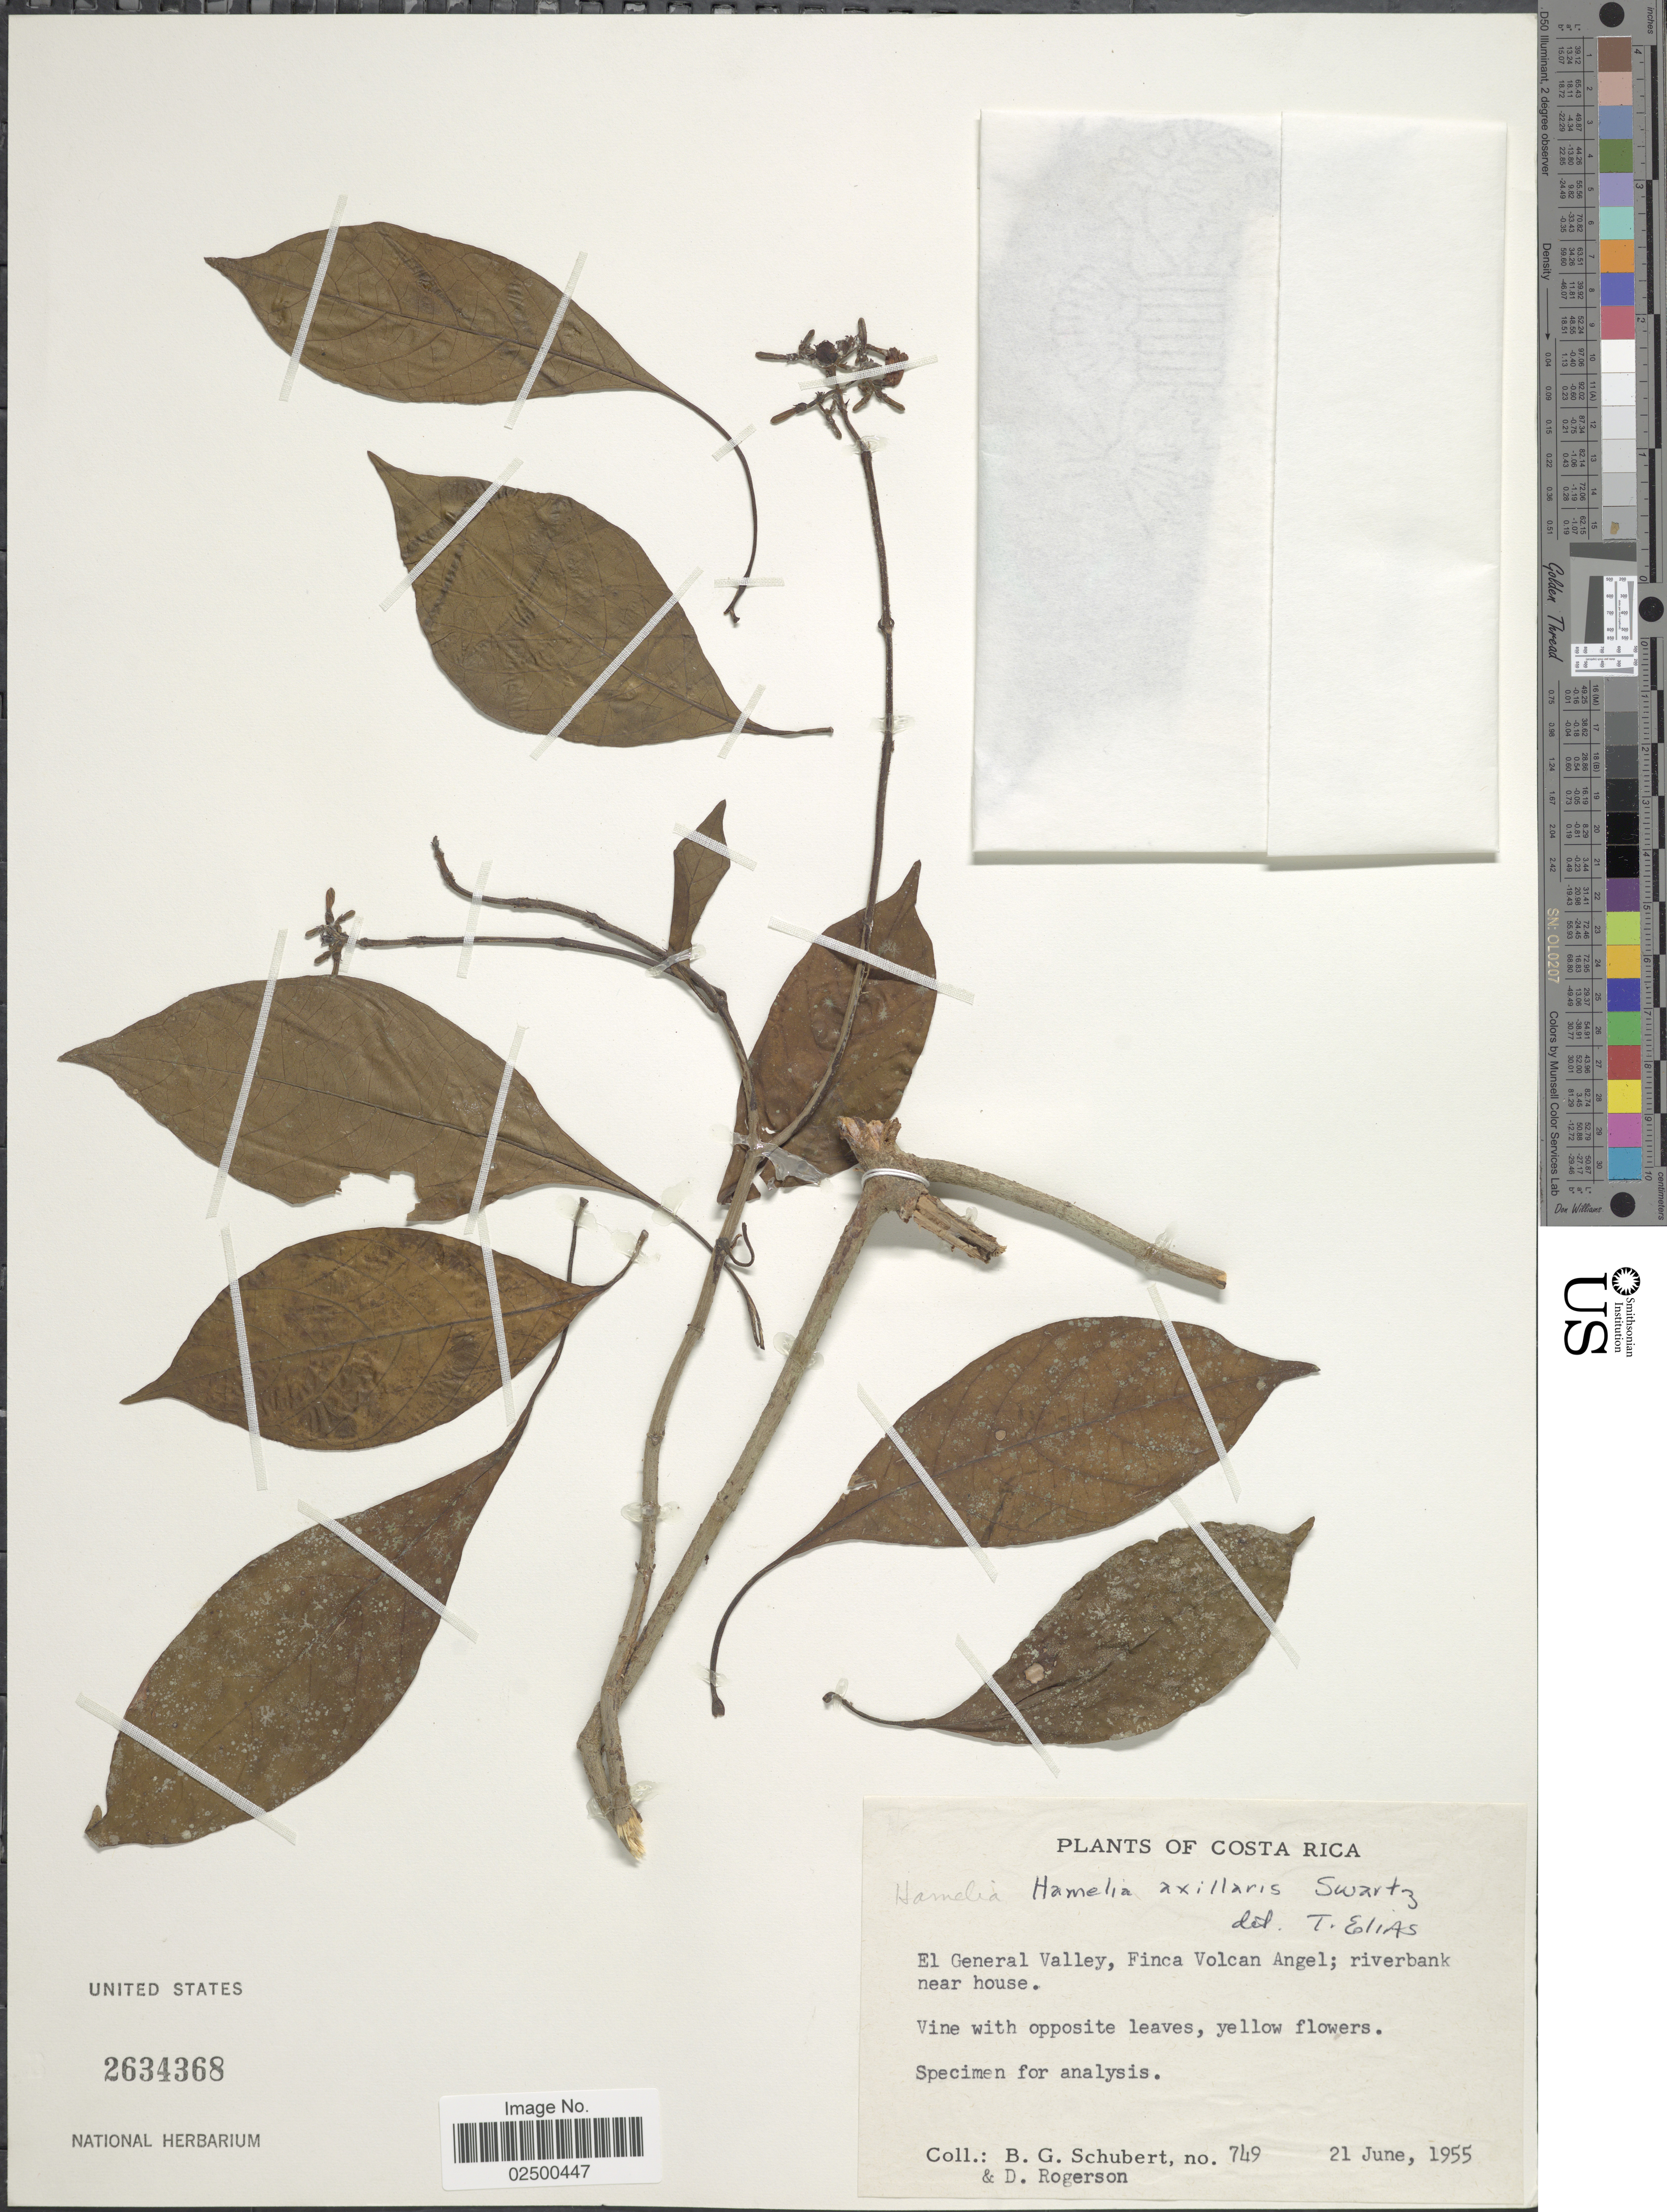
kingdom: Plantae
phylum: Tracheophyta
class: Magnoliopsida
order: Gentianales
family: Rubiaceae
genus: Hamelia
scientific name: Hamelia axillaris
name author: Sw.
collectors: B. Schubert & D. Rogerson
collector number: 749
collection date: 1955-06-21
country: Costa Rica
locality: El General Valley, Finca Volcan Angel, riverbank near house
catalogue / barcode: US 2634368